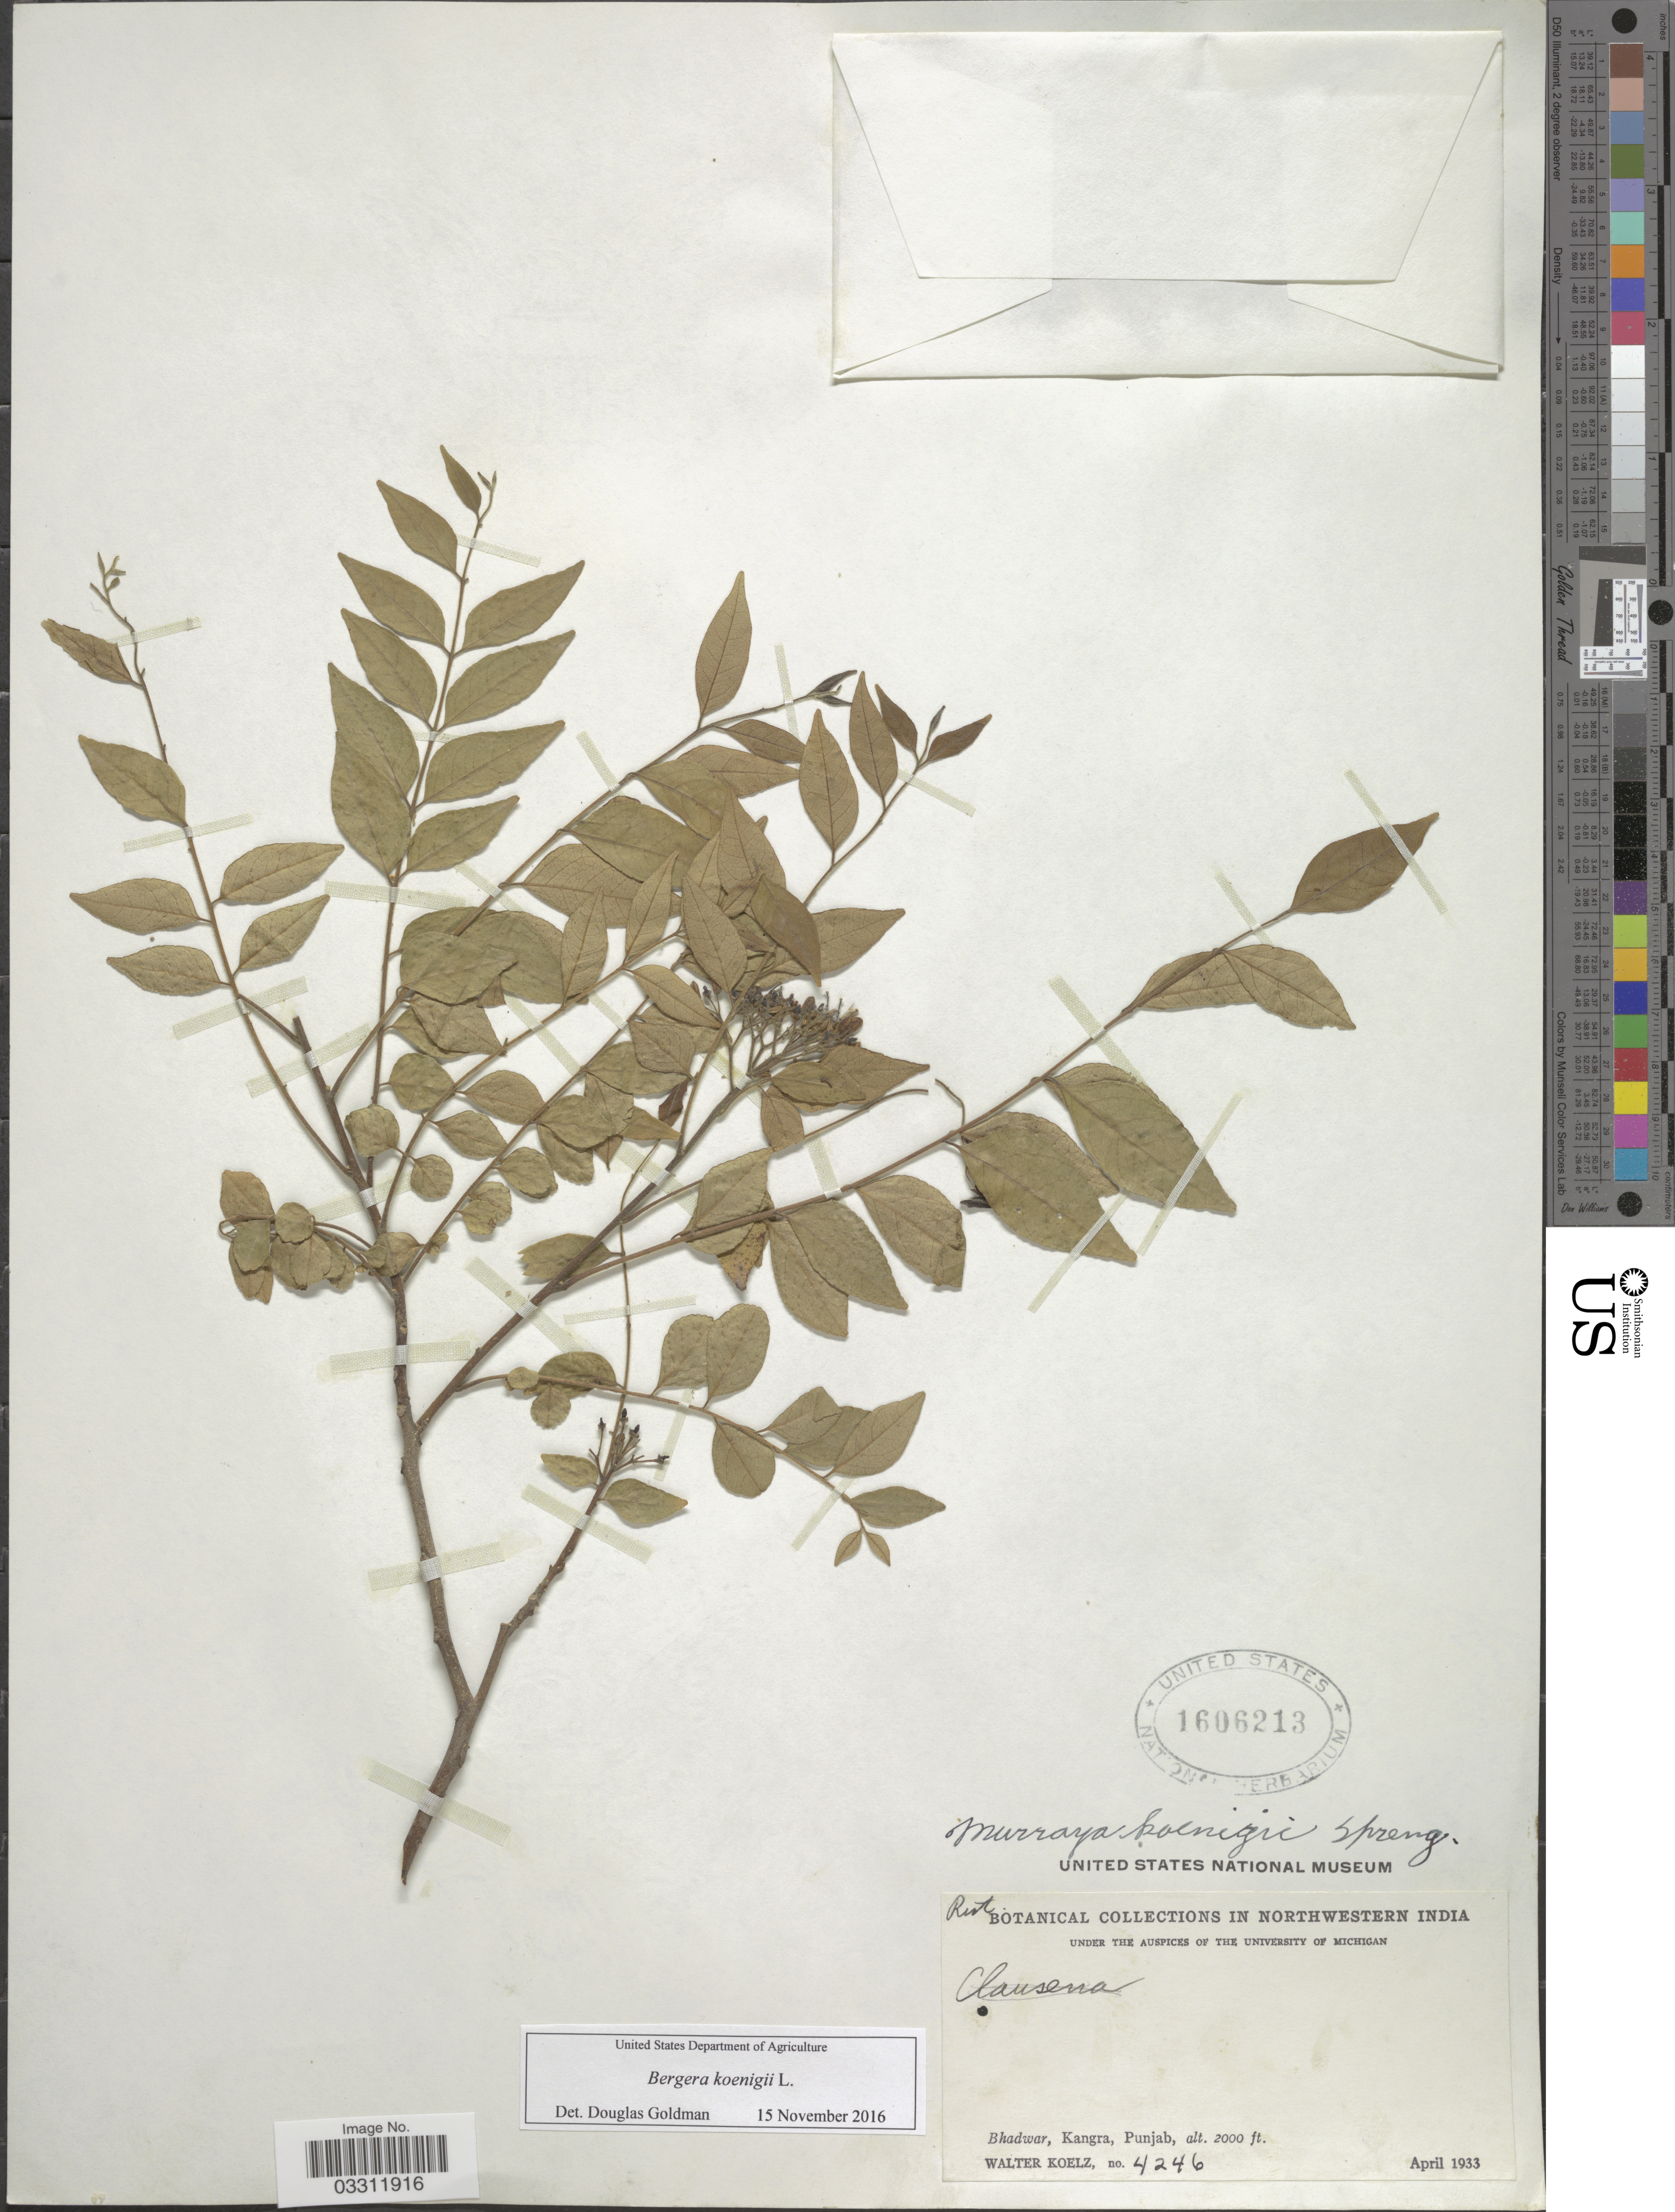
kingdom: Plantae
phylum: Tracheophyta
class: Magnoliopsida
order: Sapindales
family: Rutaceae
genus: Bergera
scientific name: Bergera koenigii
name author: L.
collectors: W. N. Koelz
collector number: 4246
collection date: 1933-04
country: India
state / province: Punjab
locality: Northwestern India. Bhadwar, Kangra.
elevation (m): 610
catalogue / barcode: US 1606213